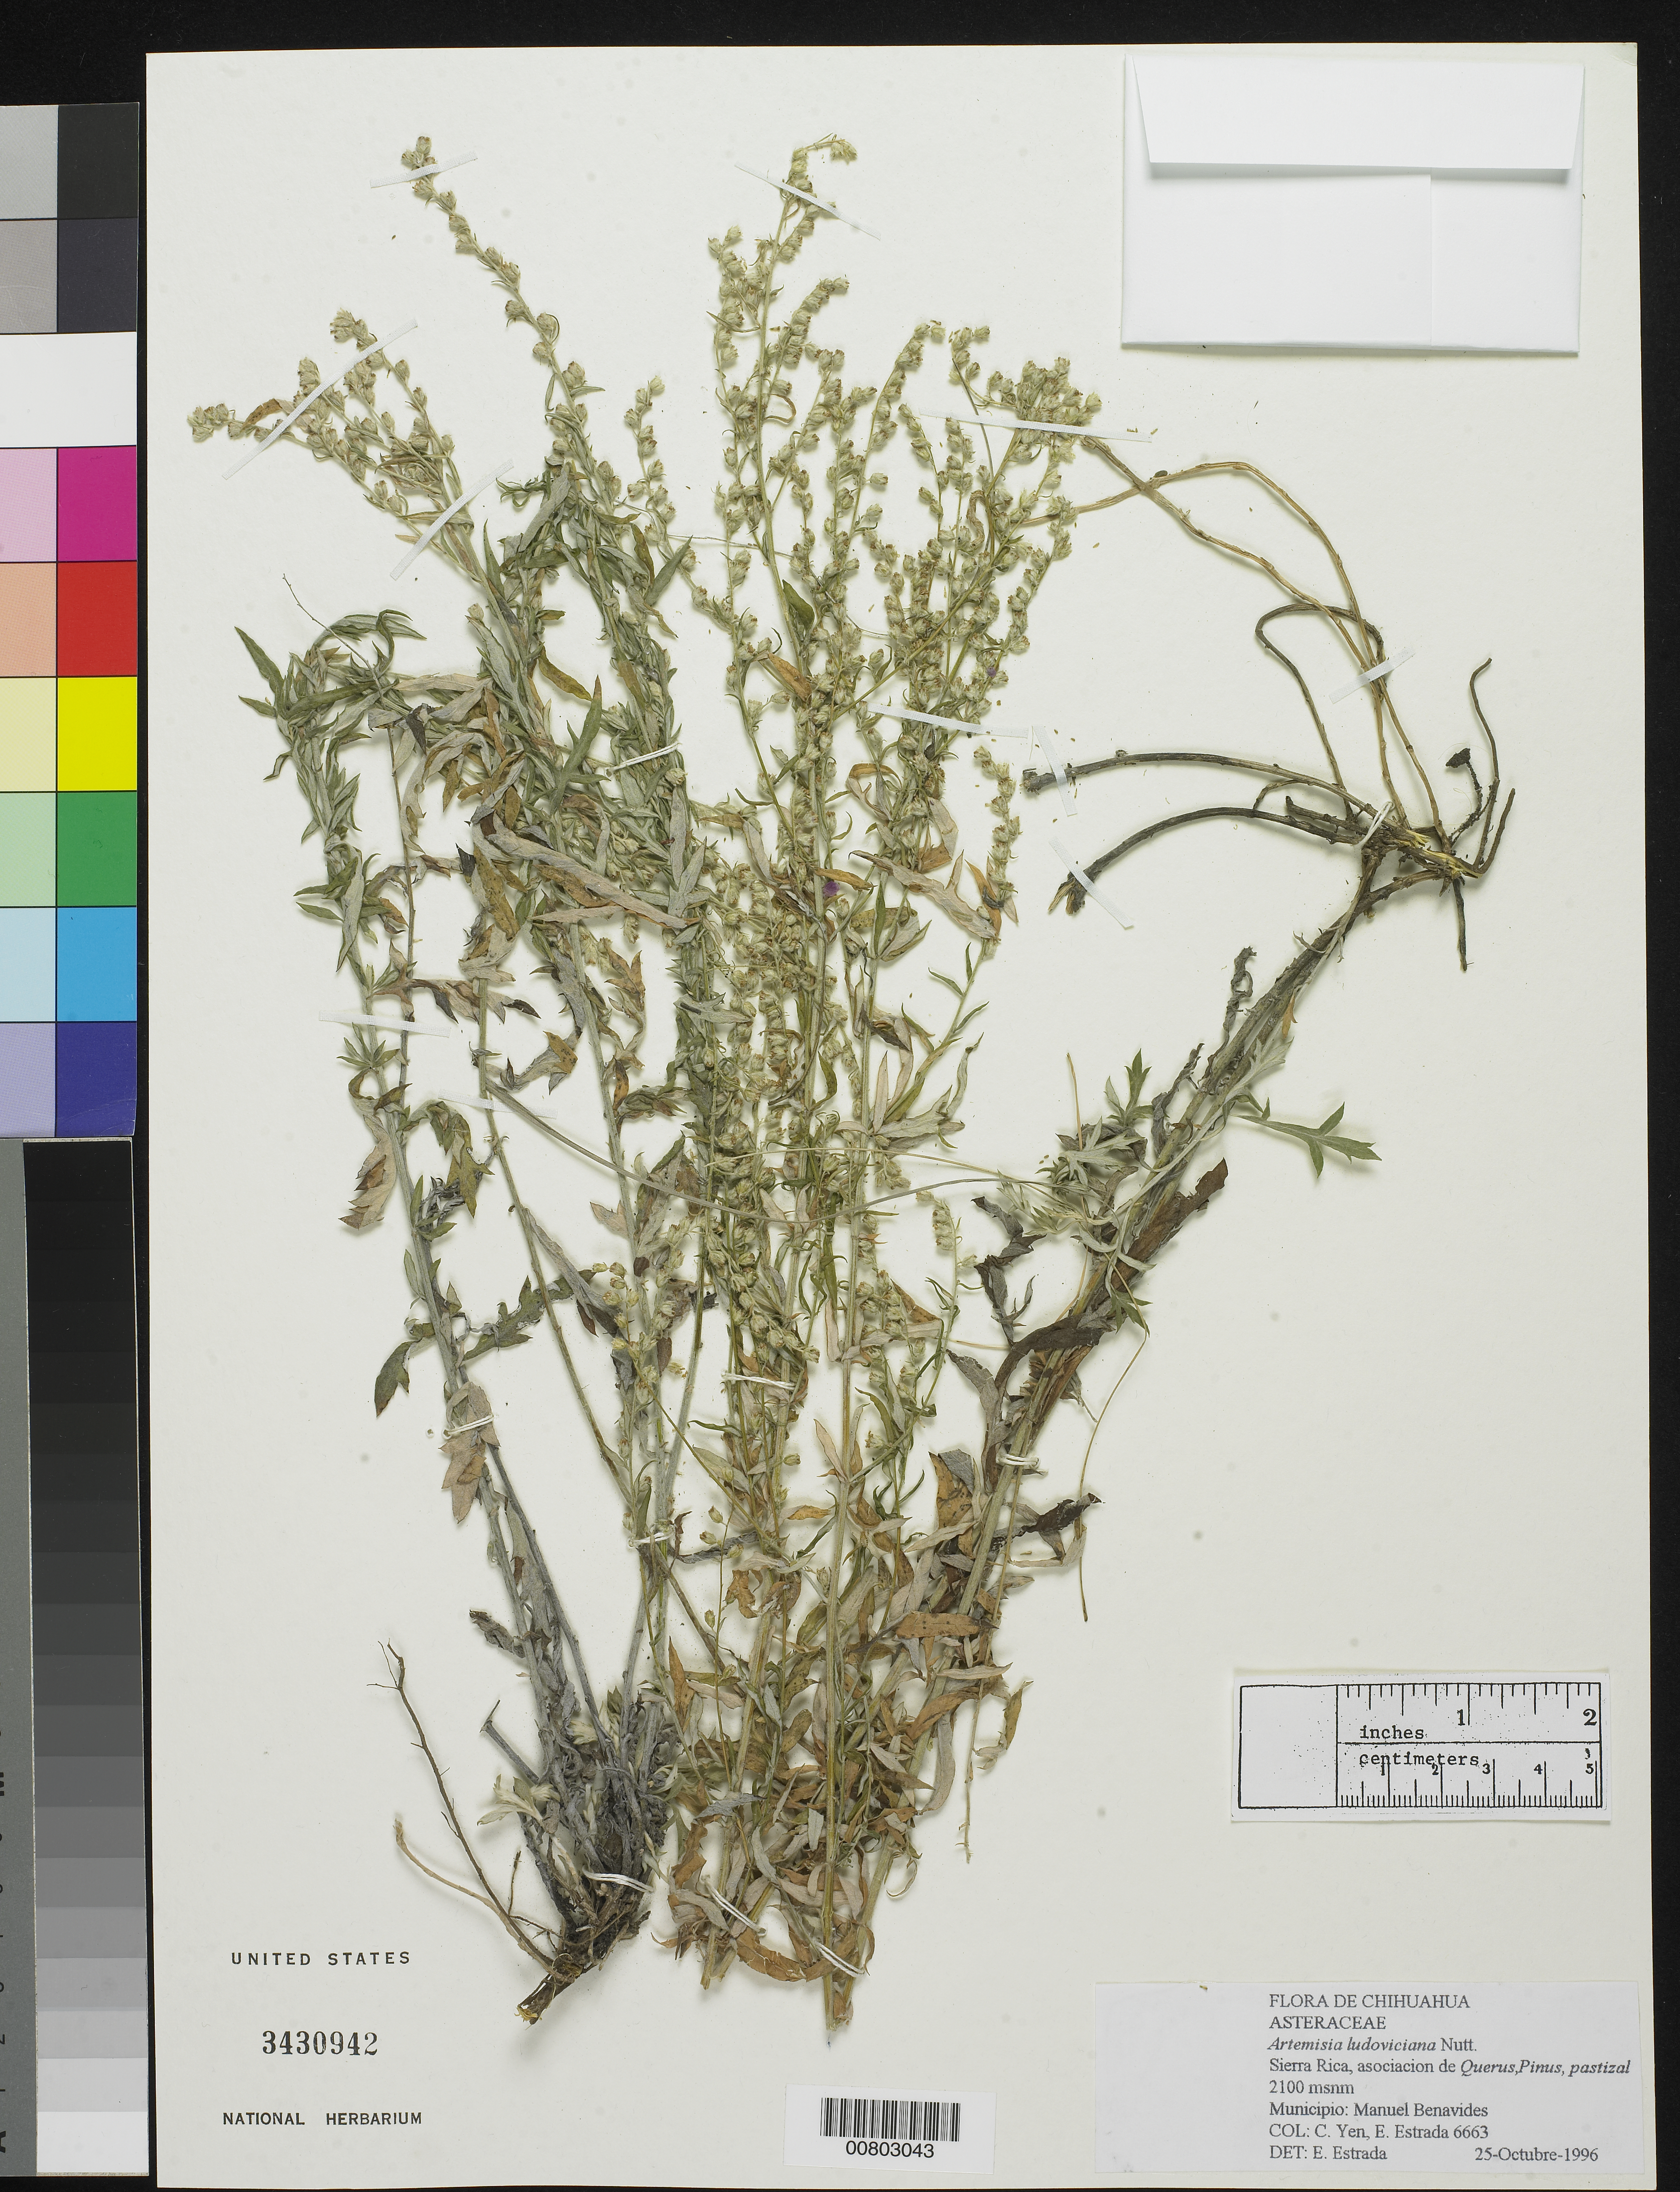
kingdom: Plantae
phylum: Tracheophyta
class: Magnoliopsida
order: Asterales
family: Asteraceae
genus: Artemisia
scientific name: Artemisia ludoviciana subsp. mexicana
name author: (Willd. ex Spreng.) D.D. Keck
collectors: Y. C. Yang & E. Estrada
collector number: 6663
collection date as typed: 25 Oct 1996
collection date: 1996-10-25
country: Mexico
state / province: Chihuahua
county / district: Manuel Benavides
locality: Sierra Rica, Chihuahua.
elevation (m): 2100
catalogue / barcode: US 3430942